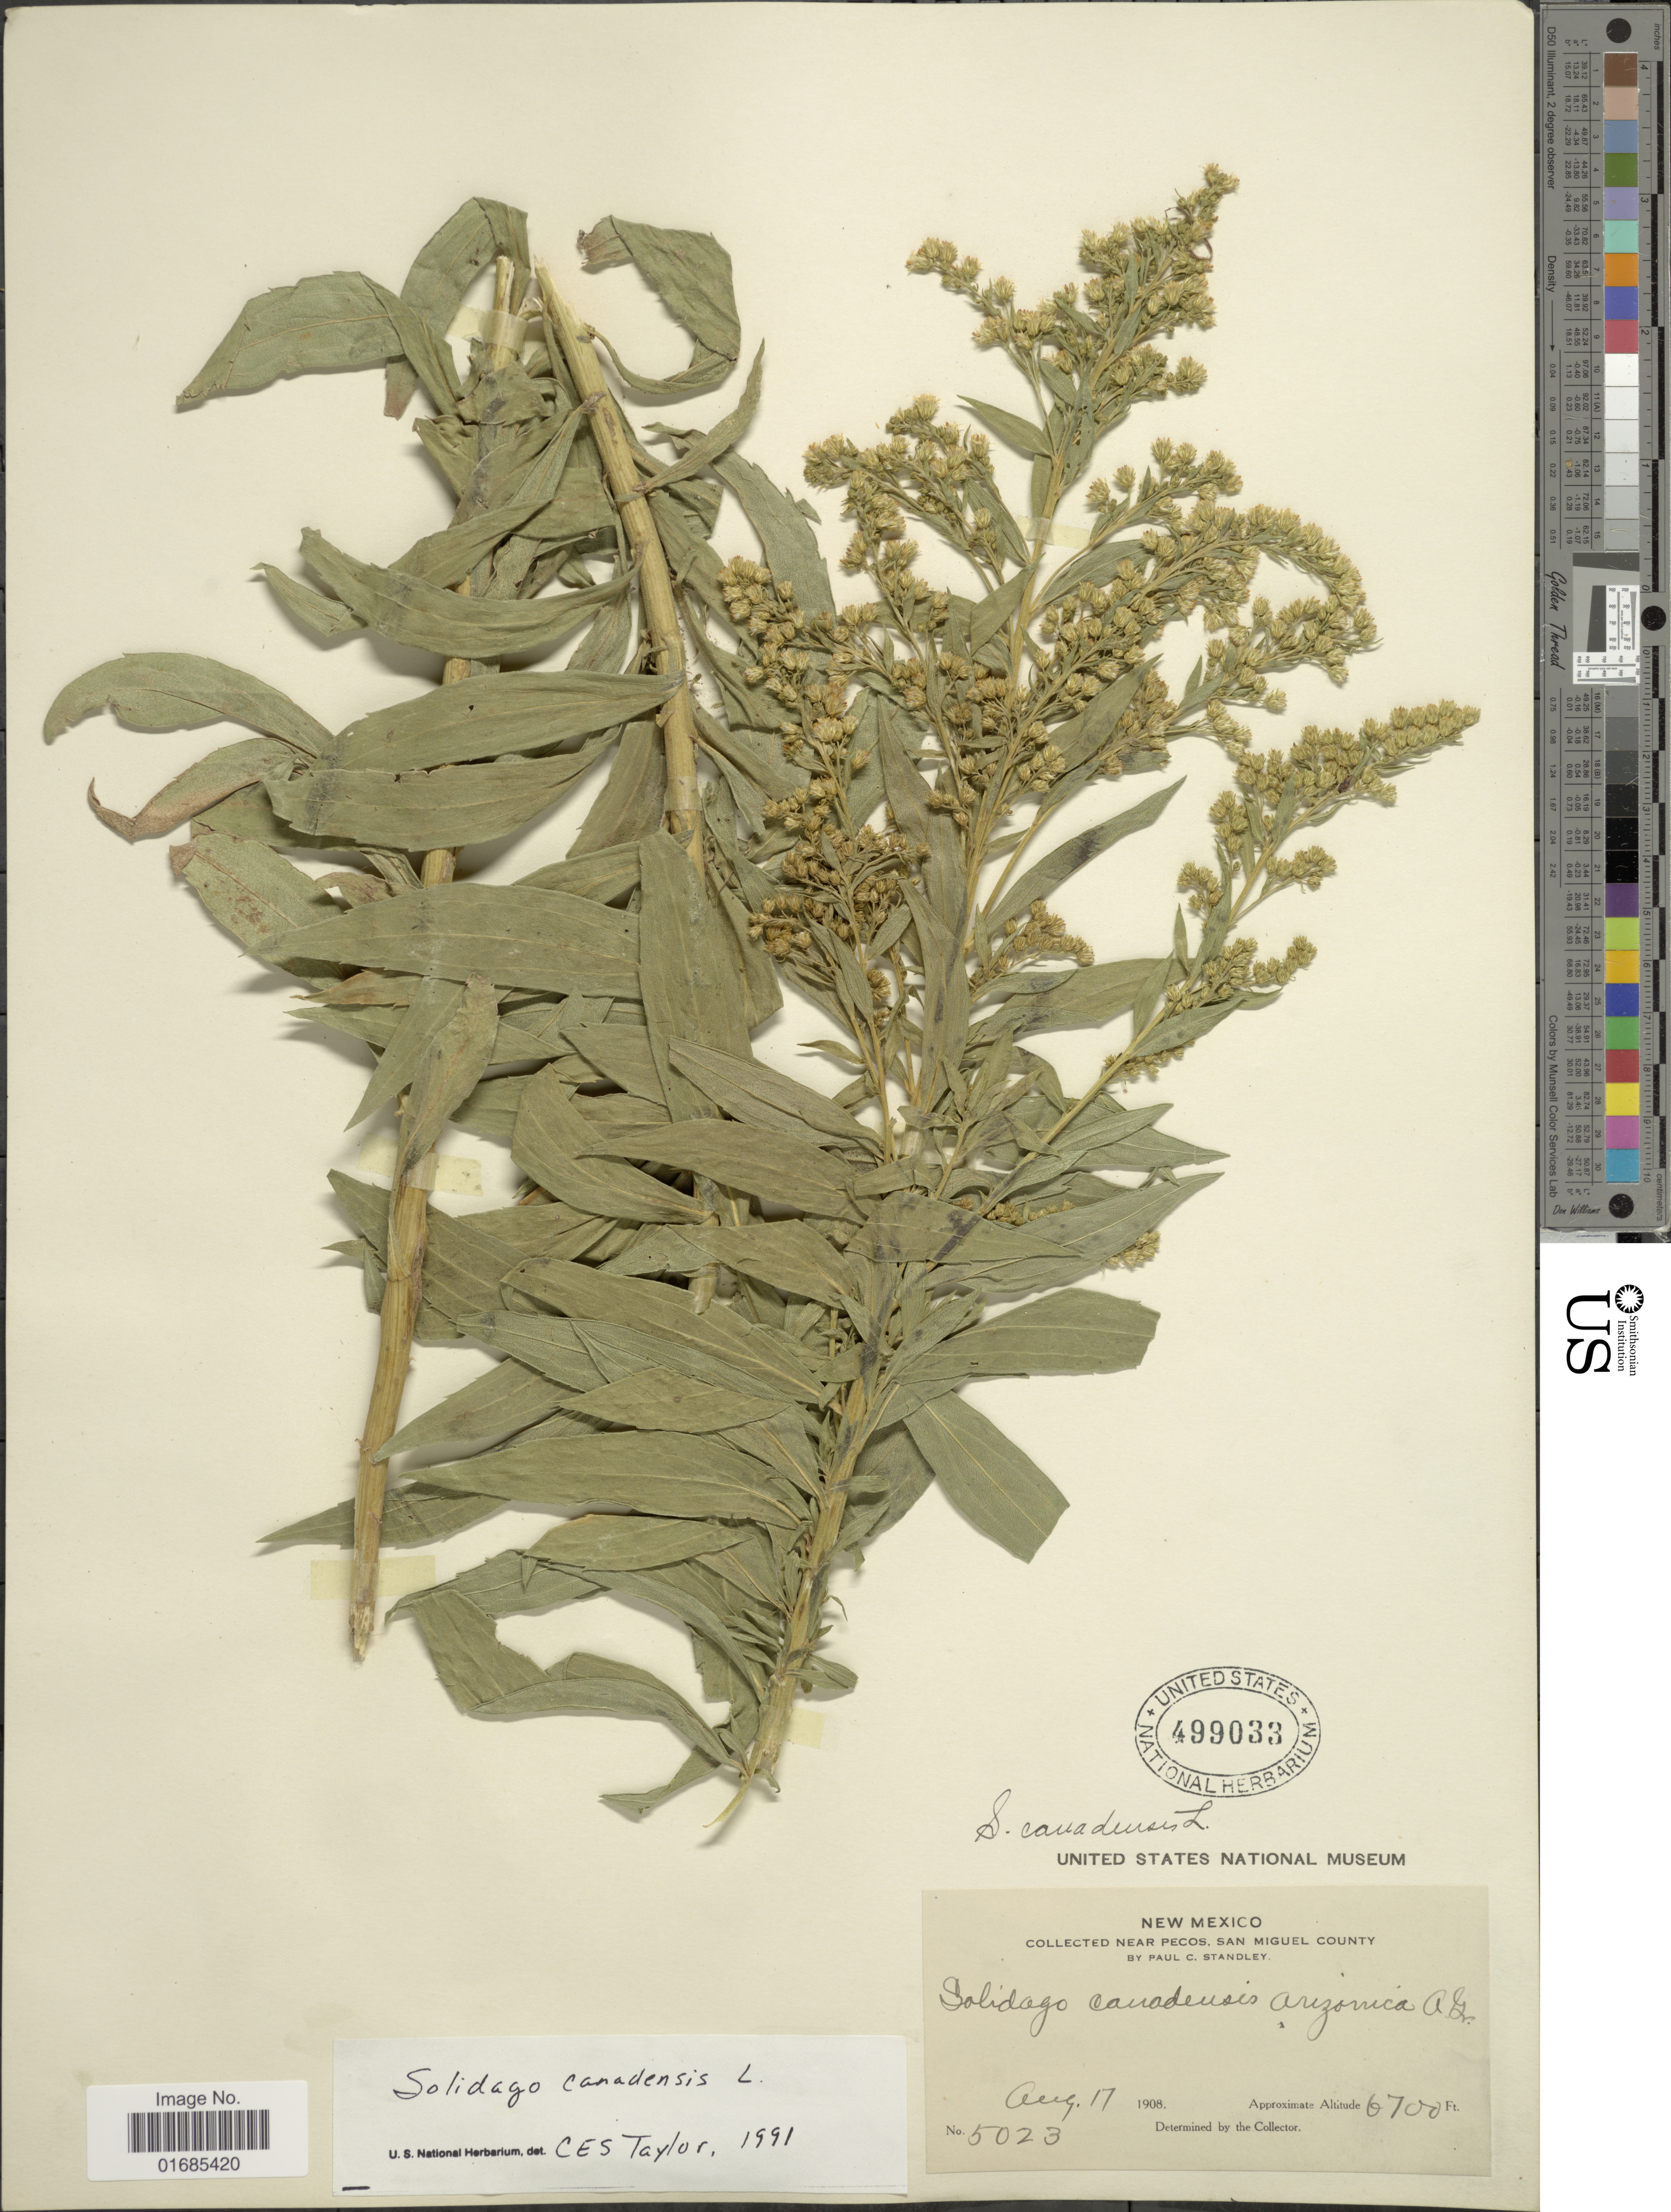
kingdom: Plantae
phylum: Tracheophyta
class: Magnoliopsida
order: Asterales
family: Asteraceae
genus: Solidago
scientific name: Solidago canadensis var. salebrosa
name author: (Piper) M.E. Jones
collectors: P. C. Standley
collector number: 5023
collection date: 1907-08-17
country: United States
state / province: New Mexico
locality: Near Pecos, San Miguel County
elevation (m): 2042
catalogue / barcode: US 499033